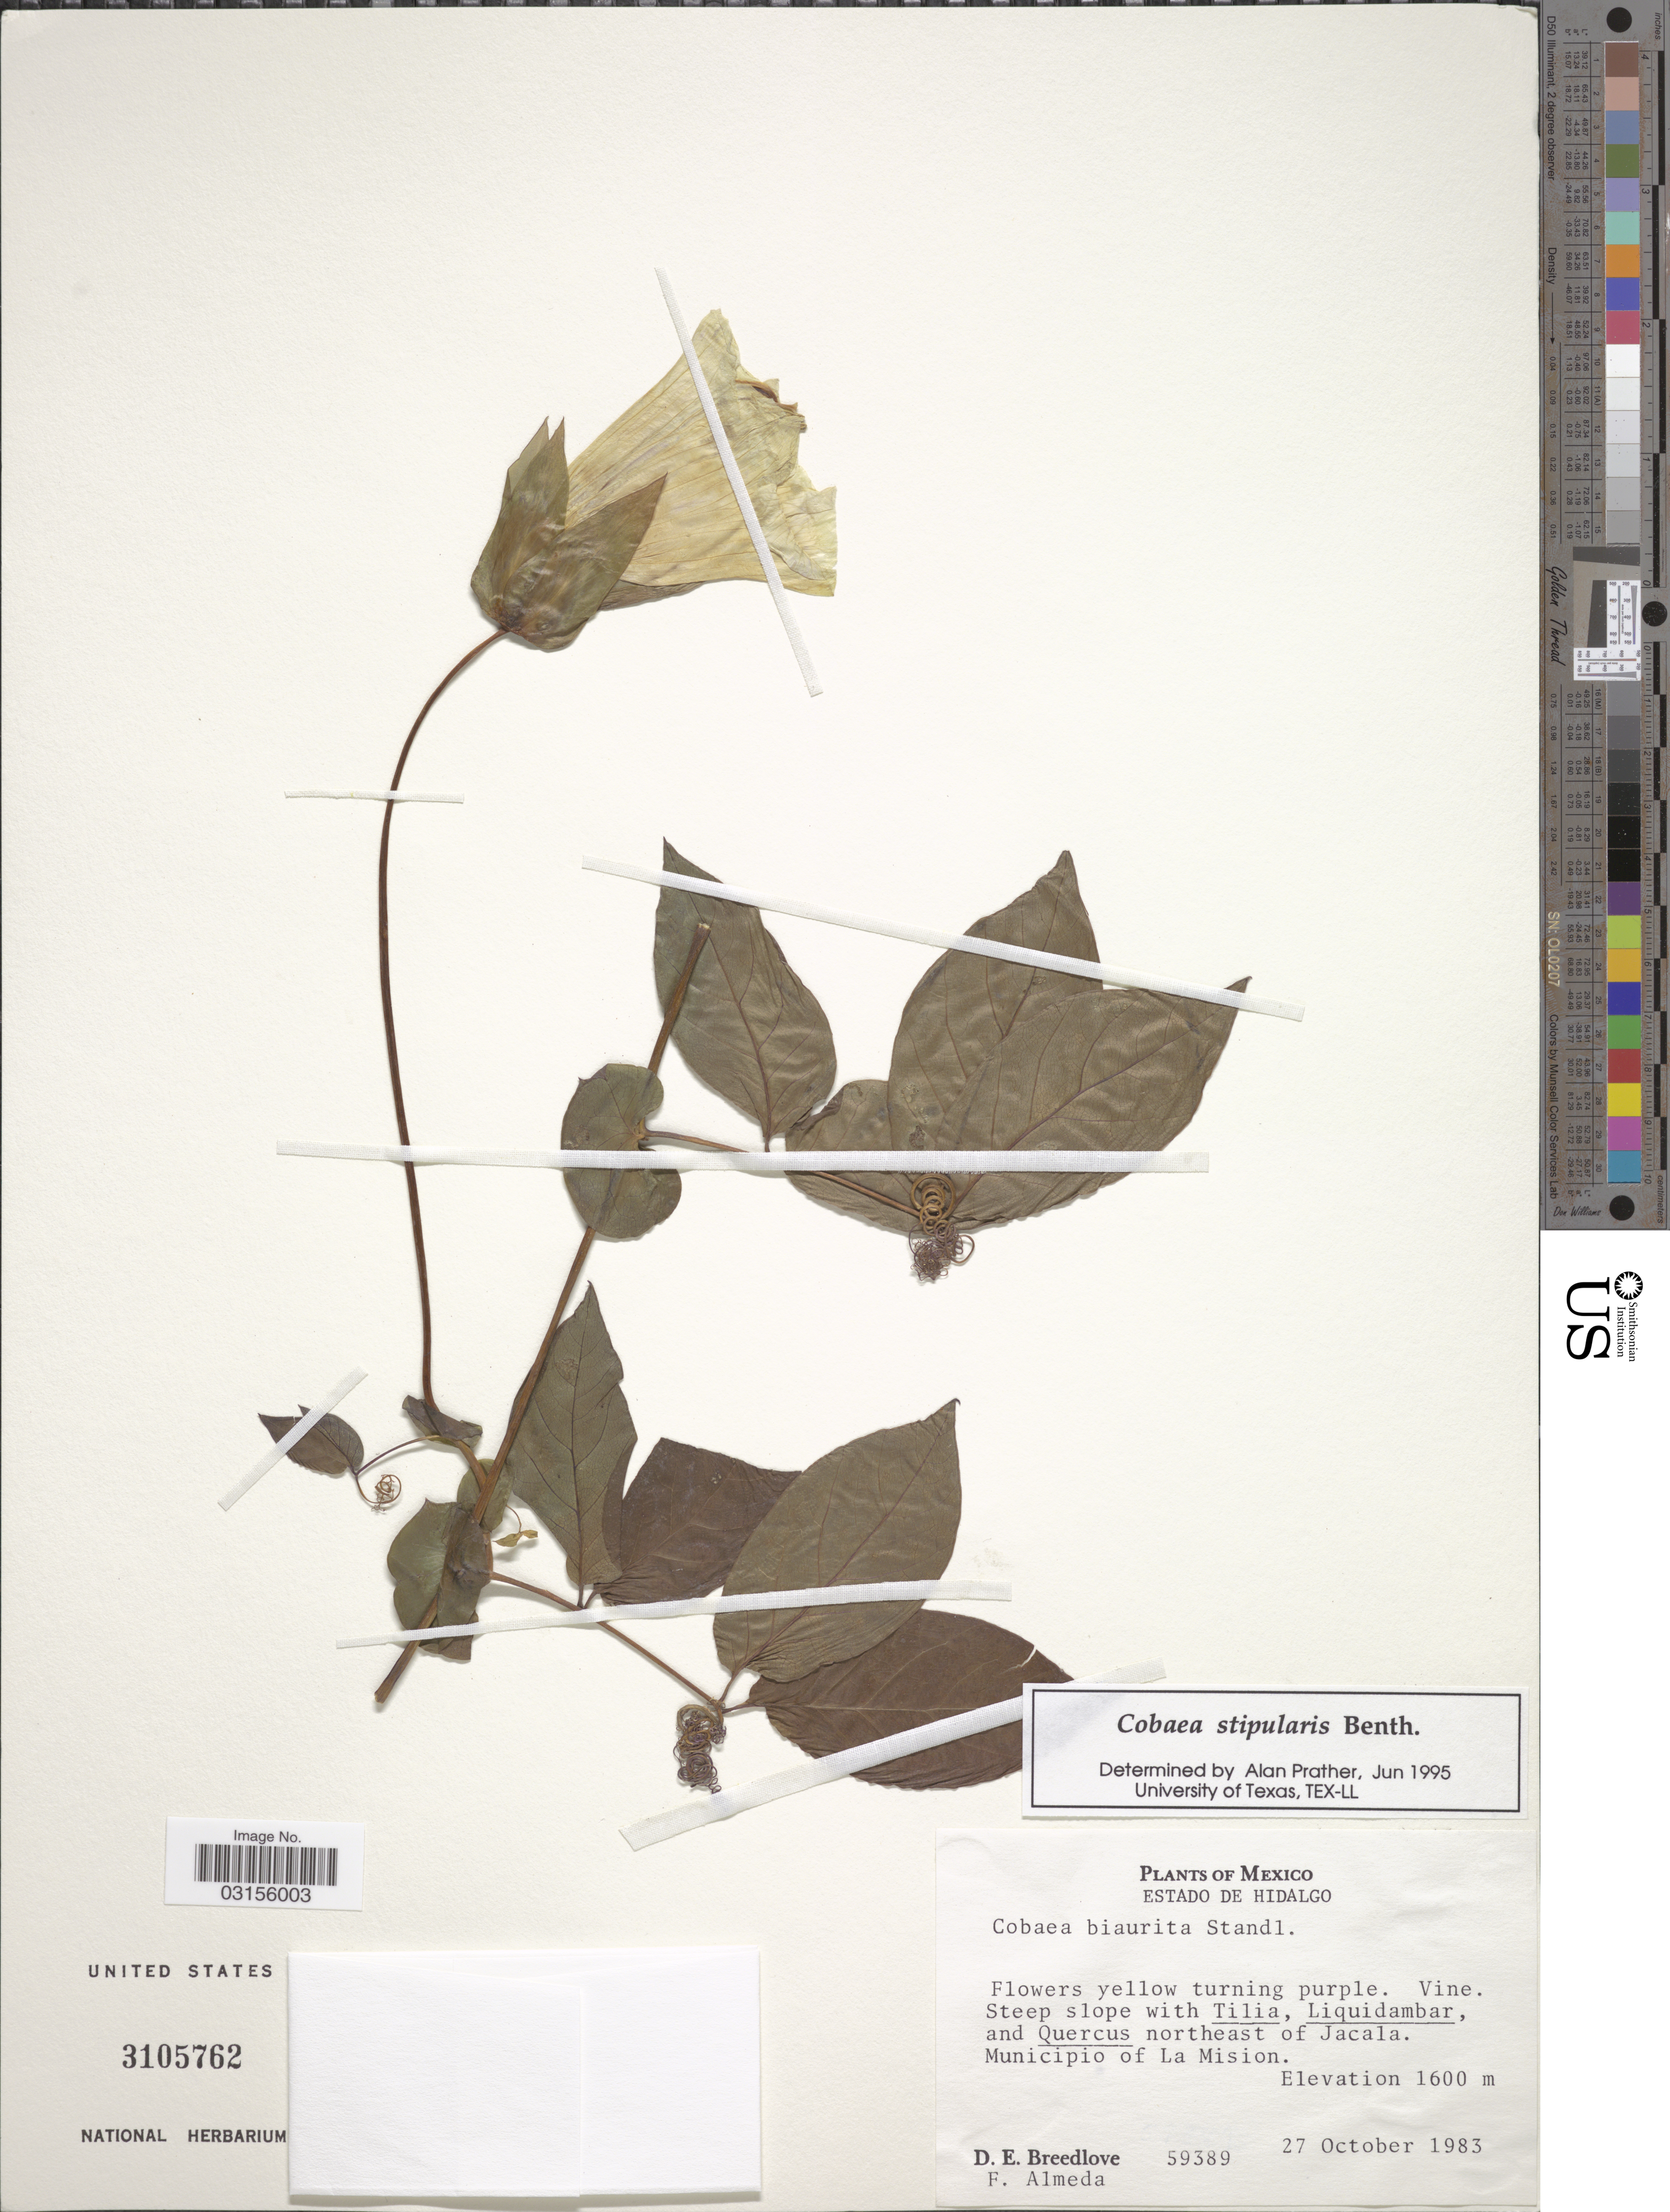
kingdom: Plantae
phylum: Tracheophyta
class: Magnoliopsida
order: Ericales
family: Polemoniaceae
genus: Cobaea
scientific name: Cobaea stipularis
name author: Benth.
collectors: D. E. Breedlove & F. Almeda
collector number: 59389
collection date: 1983-10-27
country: Mexico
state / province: Hidalgo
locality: Northeast of Jacala. Municipio of La Mision.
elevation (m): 1600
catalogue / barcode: US 3105762